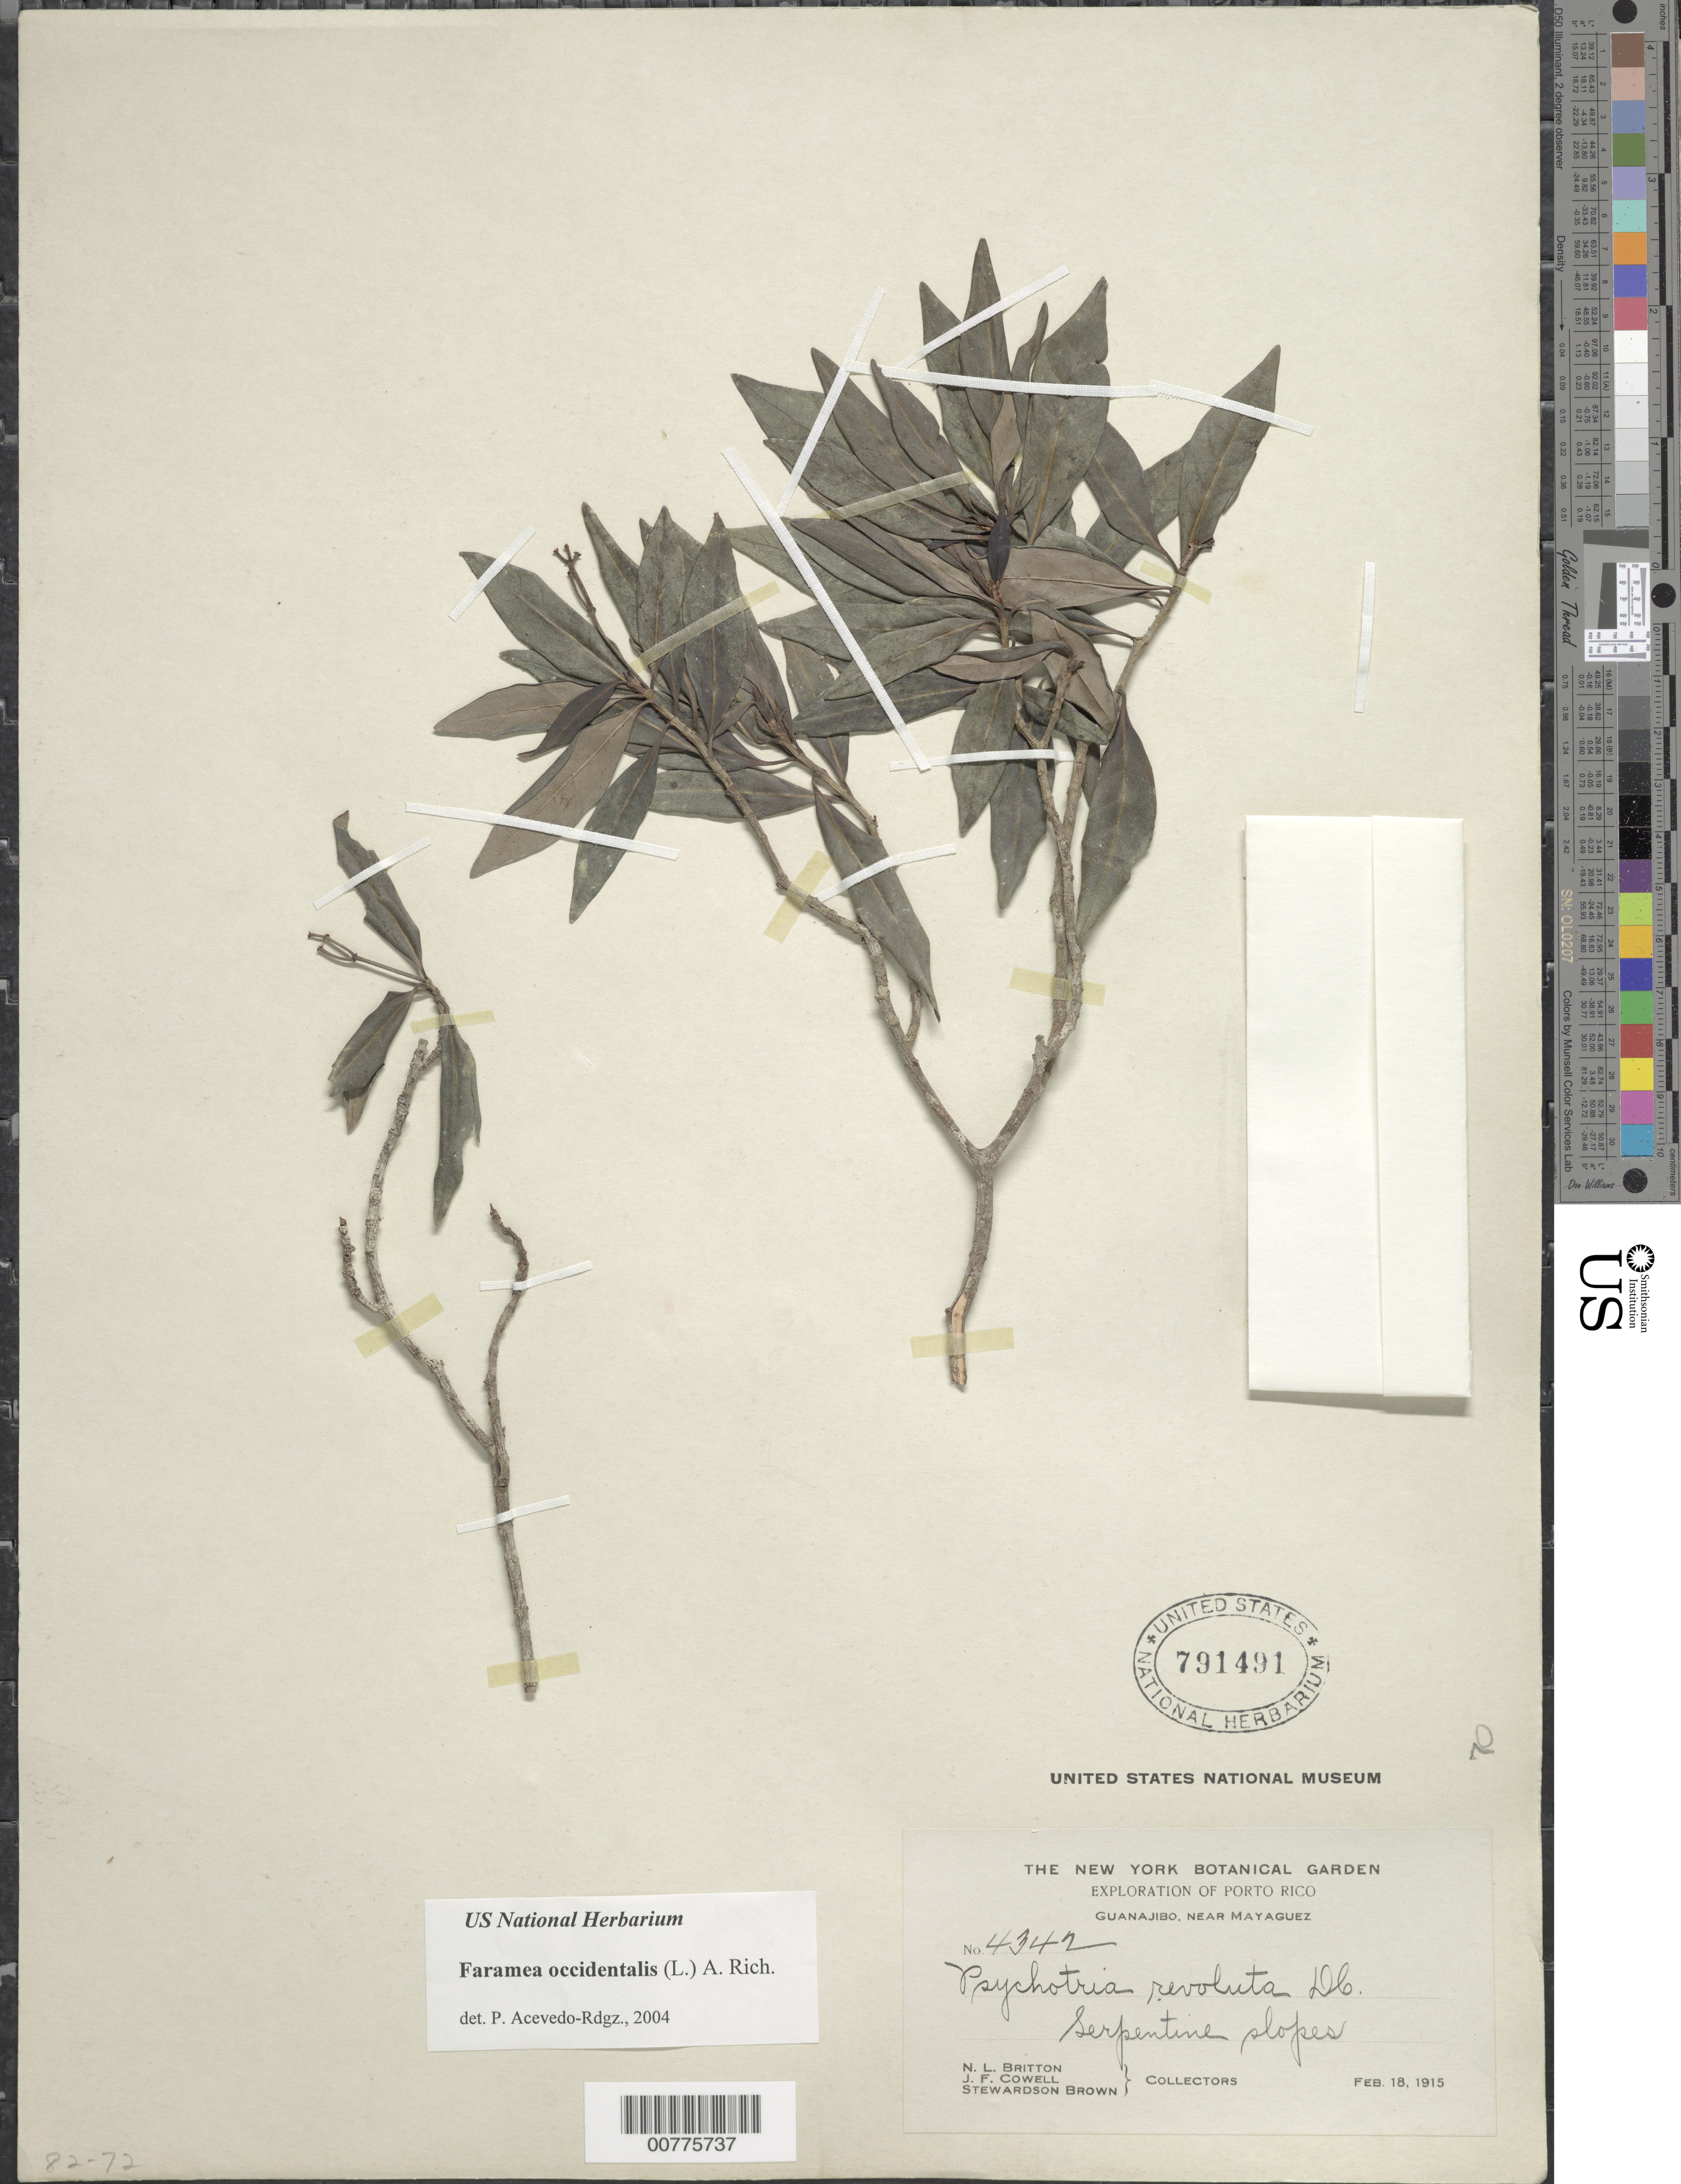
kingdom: Plantae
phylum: Tracheophyta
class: Magnoliopsida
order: Gentianales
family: Rubiaceae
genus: Psychotria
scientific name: Psychotria revoluta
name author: DC.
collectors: N. Britton, J. F. Cowell & S. Brown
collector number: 4342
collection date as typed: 18 Feb 1915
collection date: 1915-02-18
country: Puerto Rico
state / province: Mayagüez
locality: Guanajibo, near Mayagüez, serpentine slopes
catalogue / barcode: US 791491